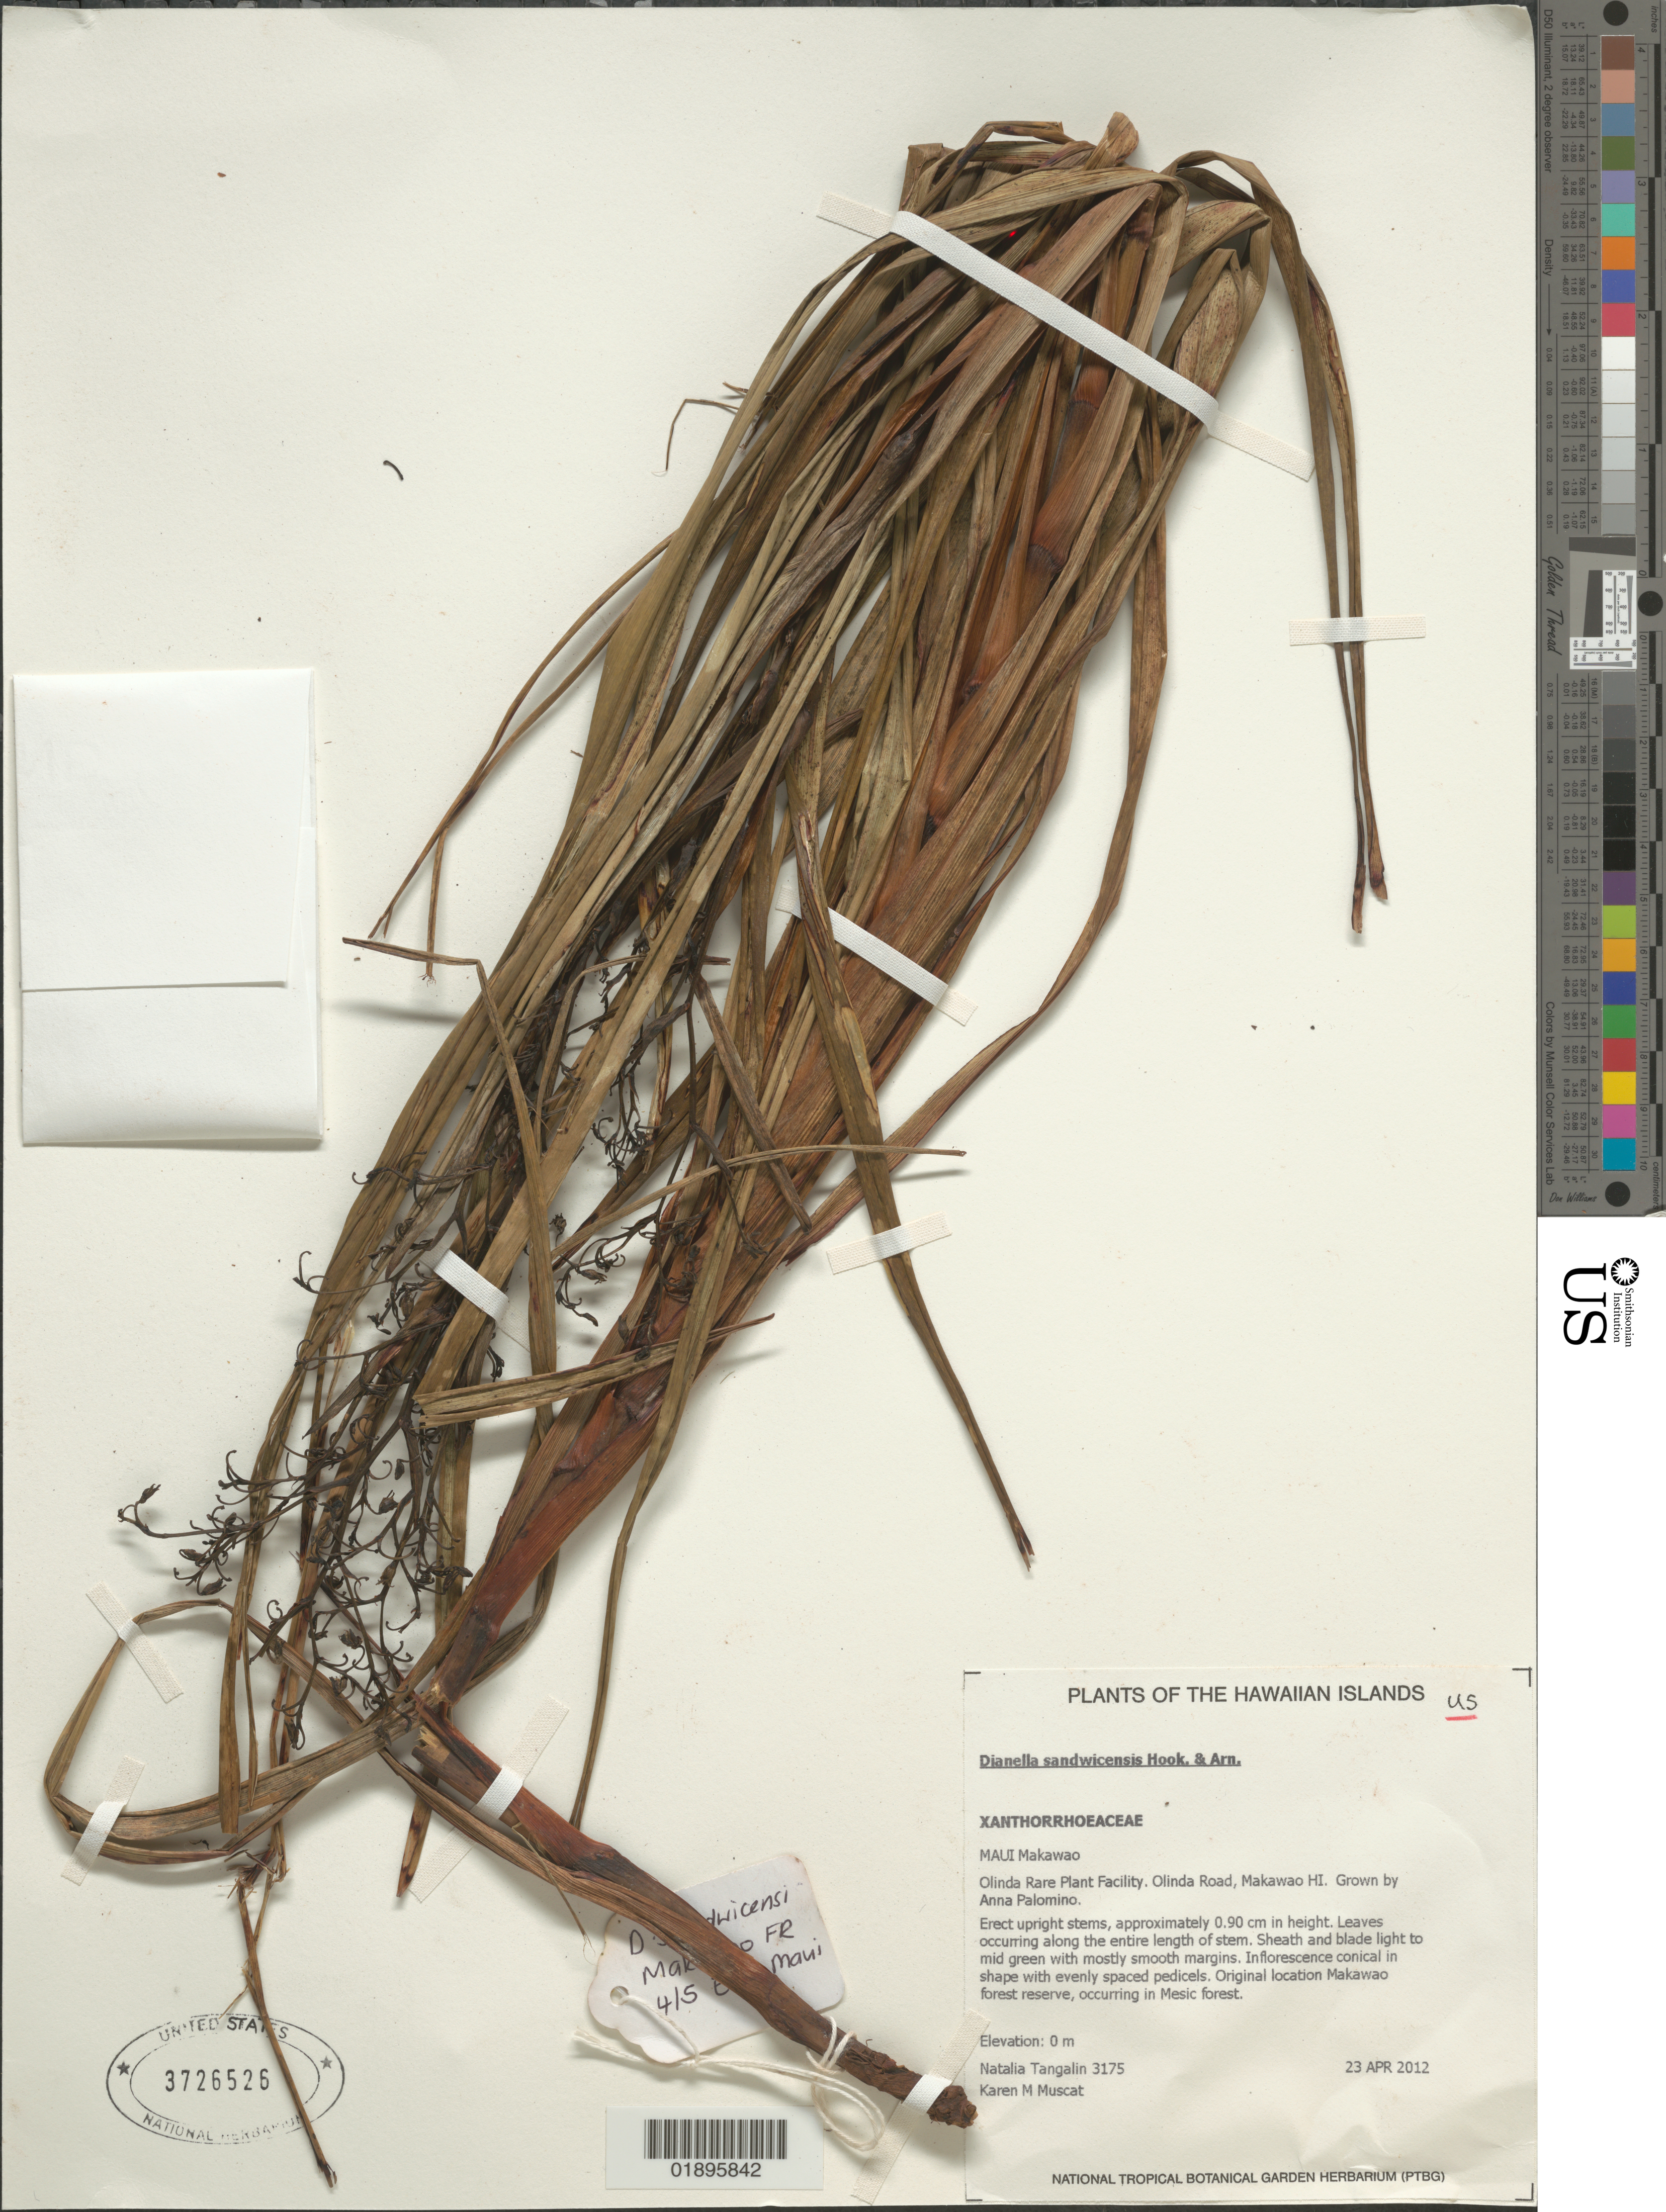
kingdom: Plantae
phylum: Tracheophyta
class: Liliopsida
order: Asparagales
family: Asphodelaceae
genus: Dianella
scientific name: Dianella sandwicensis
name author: Hook. & Arn.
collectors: N. Tangalin, K. Muscat & K. Suzuki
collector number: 3175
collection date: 2012-04-22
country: United States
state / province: Hawaii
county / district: Maui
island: Maui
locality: Makawao, Olinda Rare Plant Facility, Olinda Road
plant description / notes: Original location Makawao forest reserve, occurring in Mesic forest.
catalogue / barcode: US 3726526